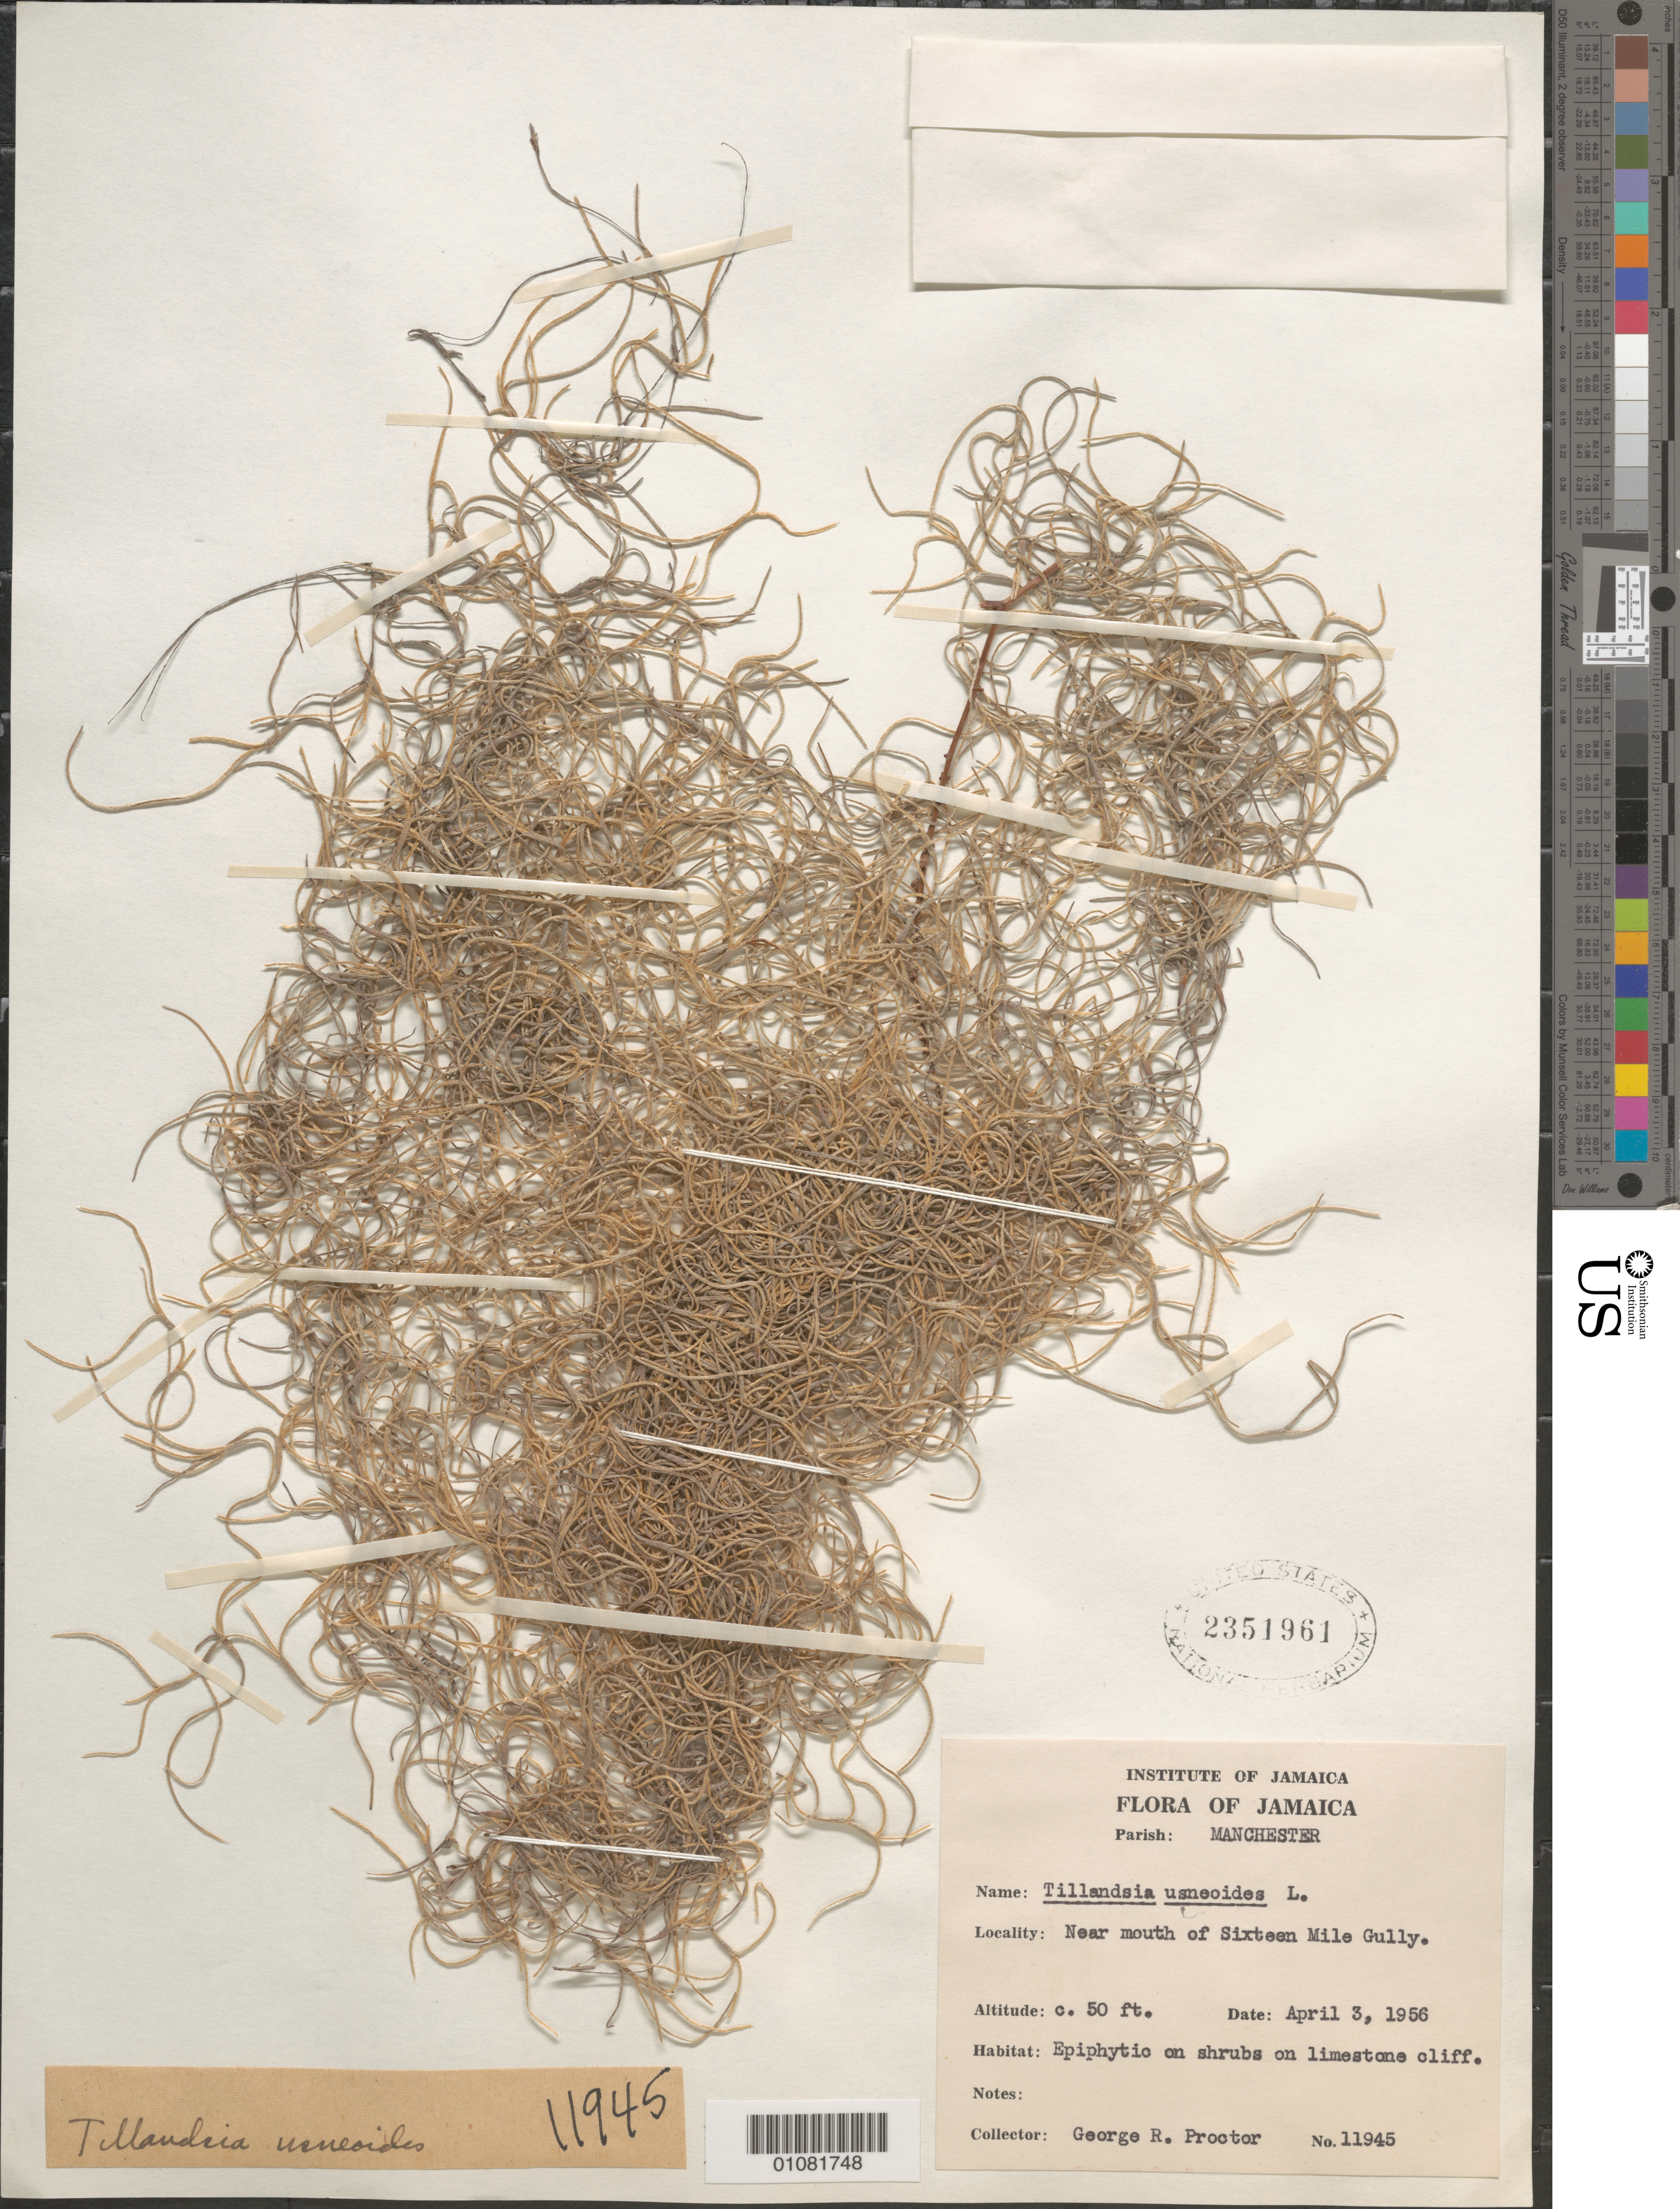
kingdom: Plantae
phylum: Tracheophyta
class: Liliopsida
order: Poales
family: Bromeliaceae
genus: Tillandsia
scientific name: Tillandsia usneoides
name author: (L.) L.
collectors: G. R. Proctor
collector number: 11945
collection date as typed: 03 Apr 1956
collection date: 1956-04-03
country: Jamaica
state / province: Manchester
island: Jamaica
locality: Near mouth of Sixteen Mile Gully.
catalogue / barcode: US 2351961